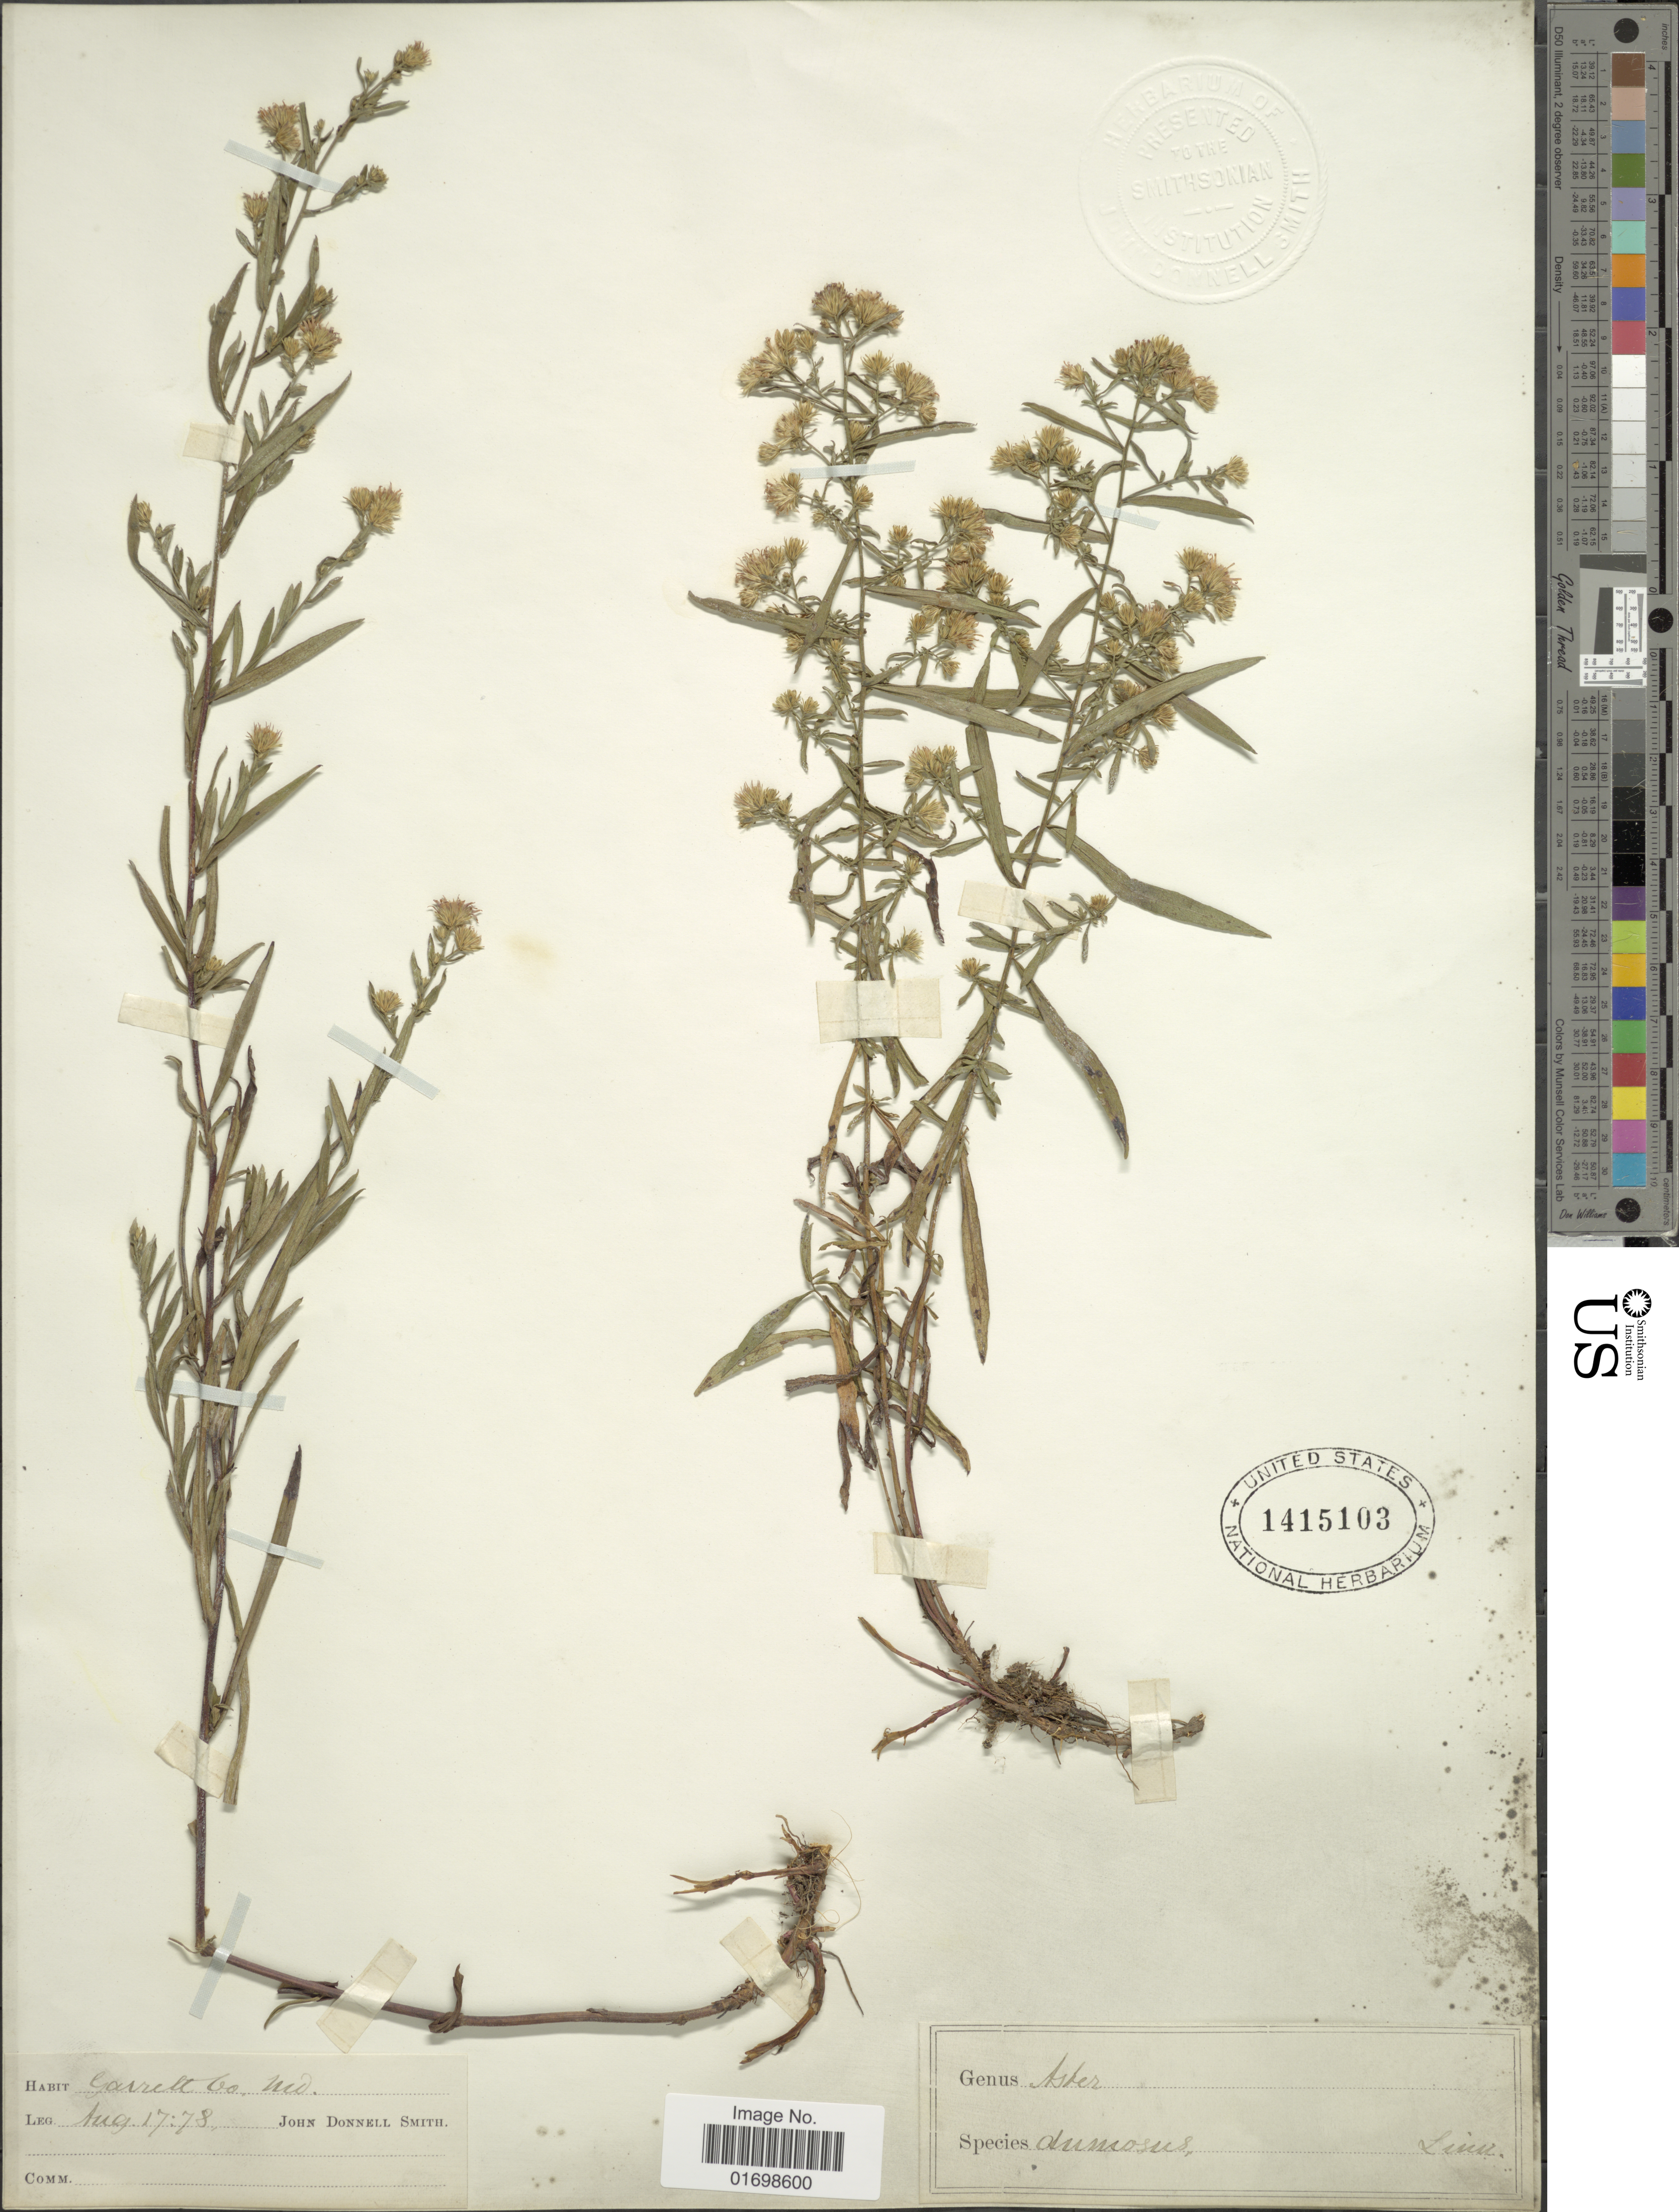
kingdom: Plantae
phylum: Tracheophyta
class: Magnoliopsida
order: Asterales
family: Asteraceae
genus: Symphyotrichum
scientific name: Symphyotrichum dumosum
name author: (L.) G.L. Nesom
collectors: J. Donnell Smith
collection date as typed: Transcribed d/m/y: /8/78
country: United States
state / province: Maryland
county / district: Garrett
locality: Garrett Co. Md.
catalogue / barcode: US 1415103